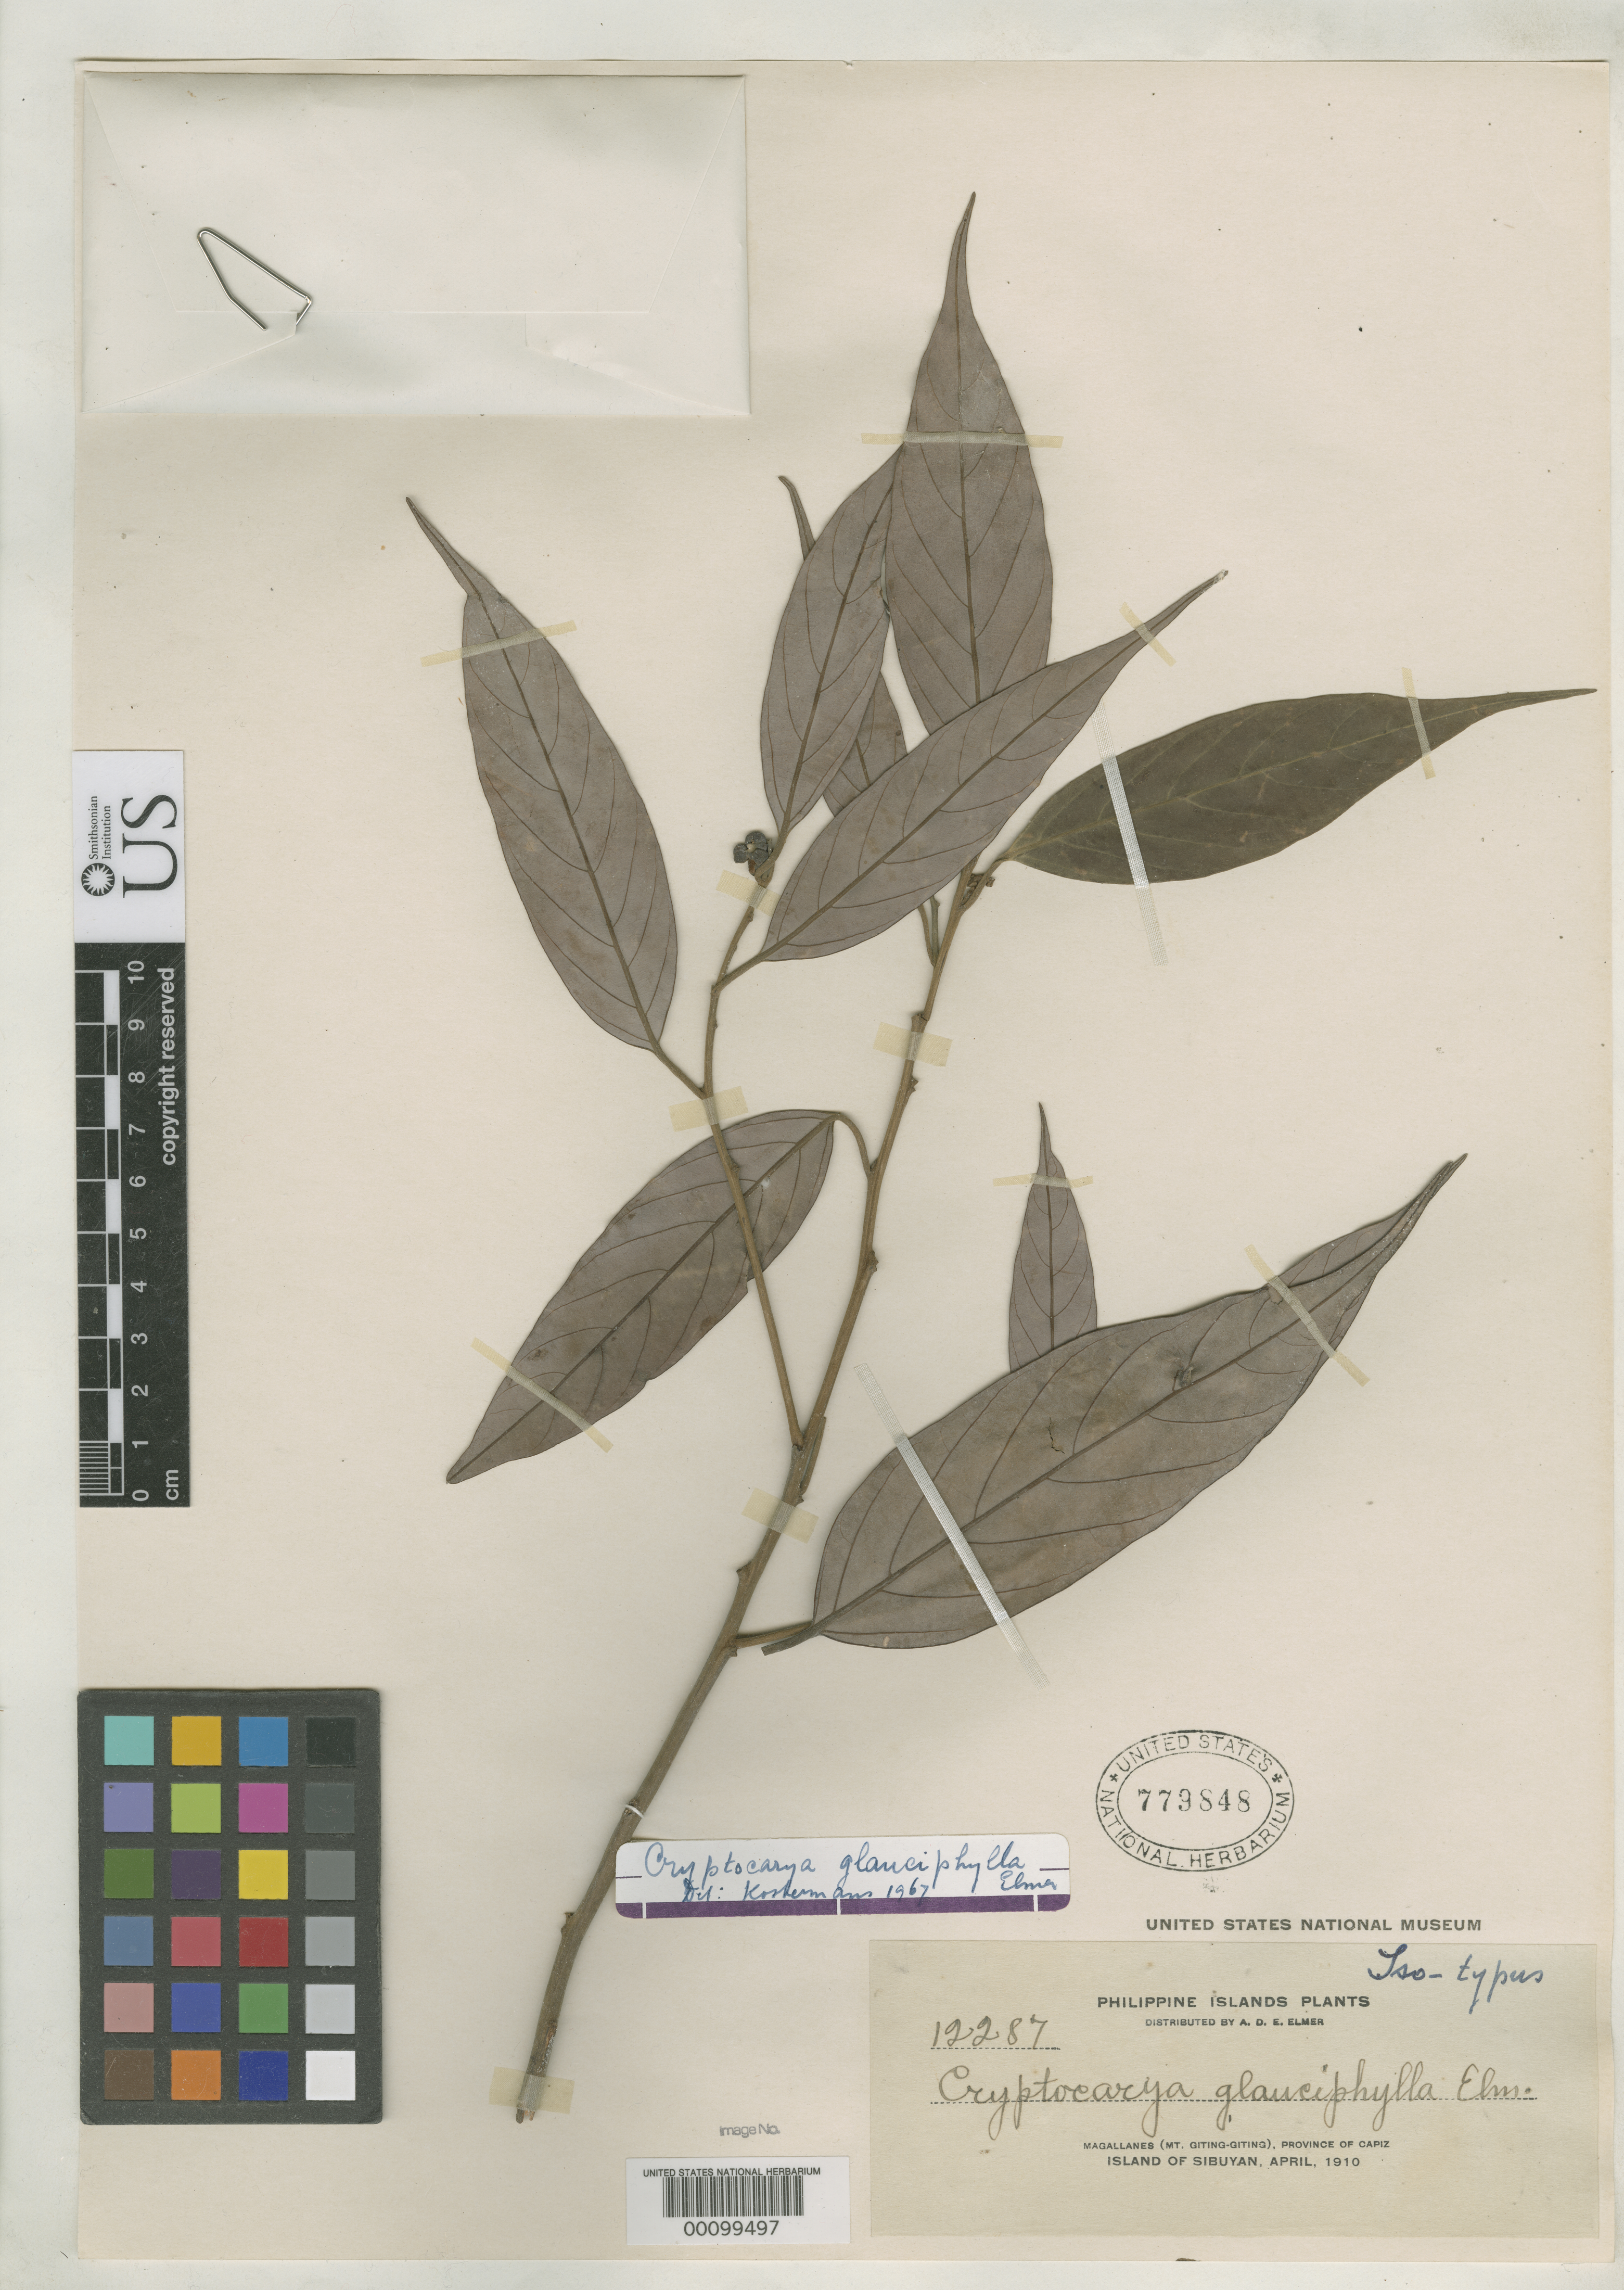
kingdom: Plantae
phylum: Tracheophyta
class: Magnoliopsida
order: Laurales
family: Lauraceae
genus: Cryptocarya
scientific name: Cryptocarya glauciphylla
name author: Elmer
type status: Isotype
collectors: A. D. E. Elmer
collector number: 12287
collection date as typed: Apr 1910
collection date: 1910-04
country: Philippines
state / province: Mimaropa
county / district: Romblon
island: Sibuyan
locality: Magallanes (Mt. Giting-Giting), Province of Capiz, Island of Sibuyan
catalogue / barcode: US 779848